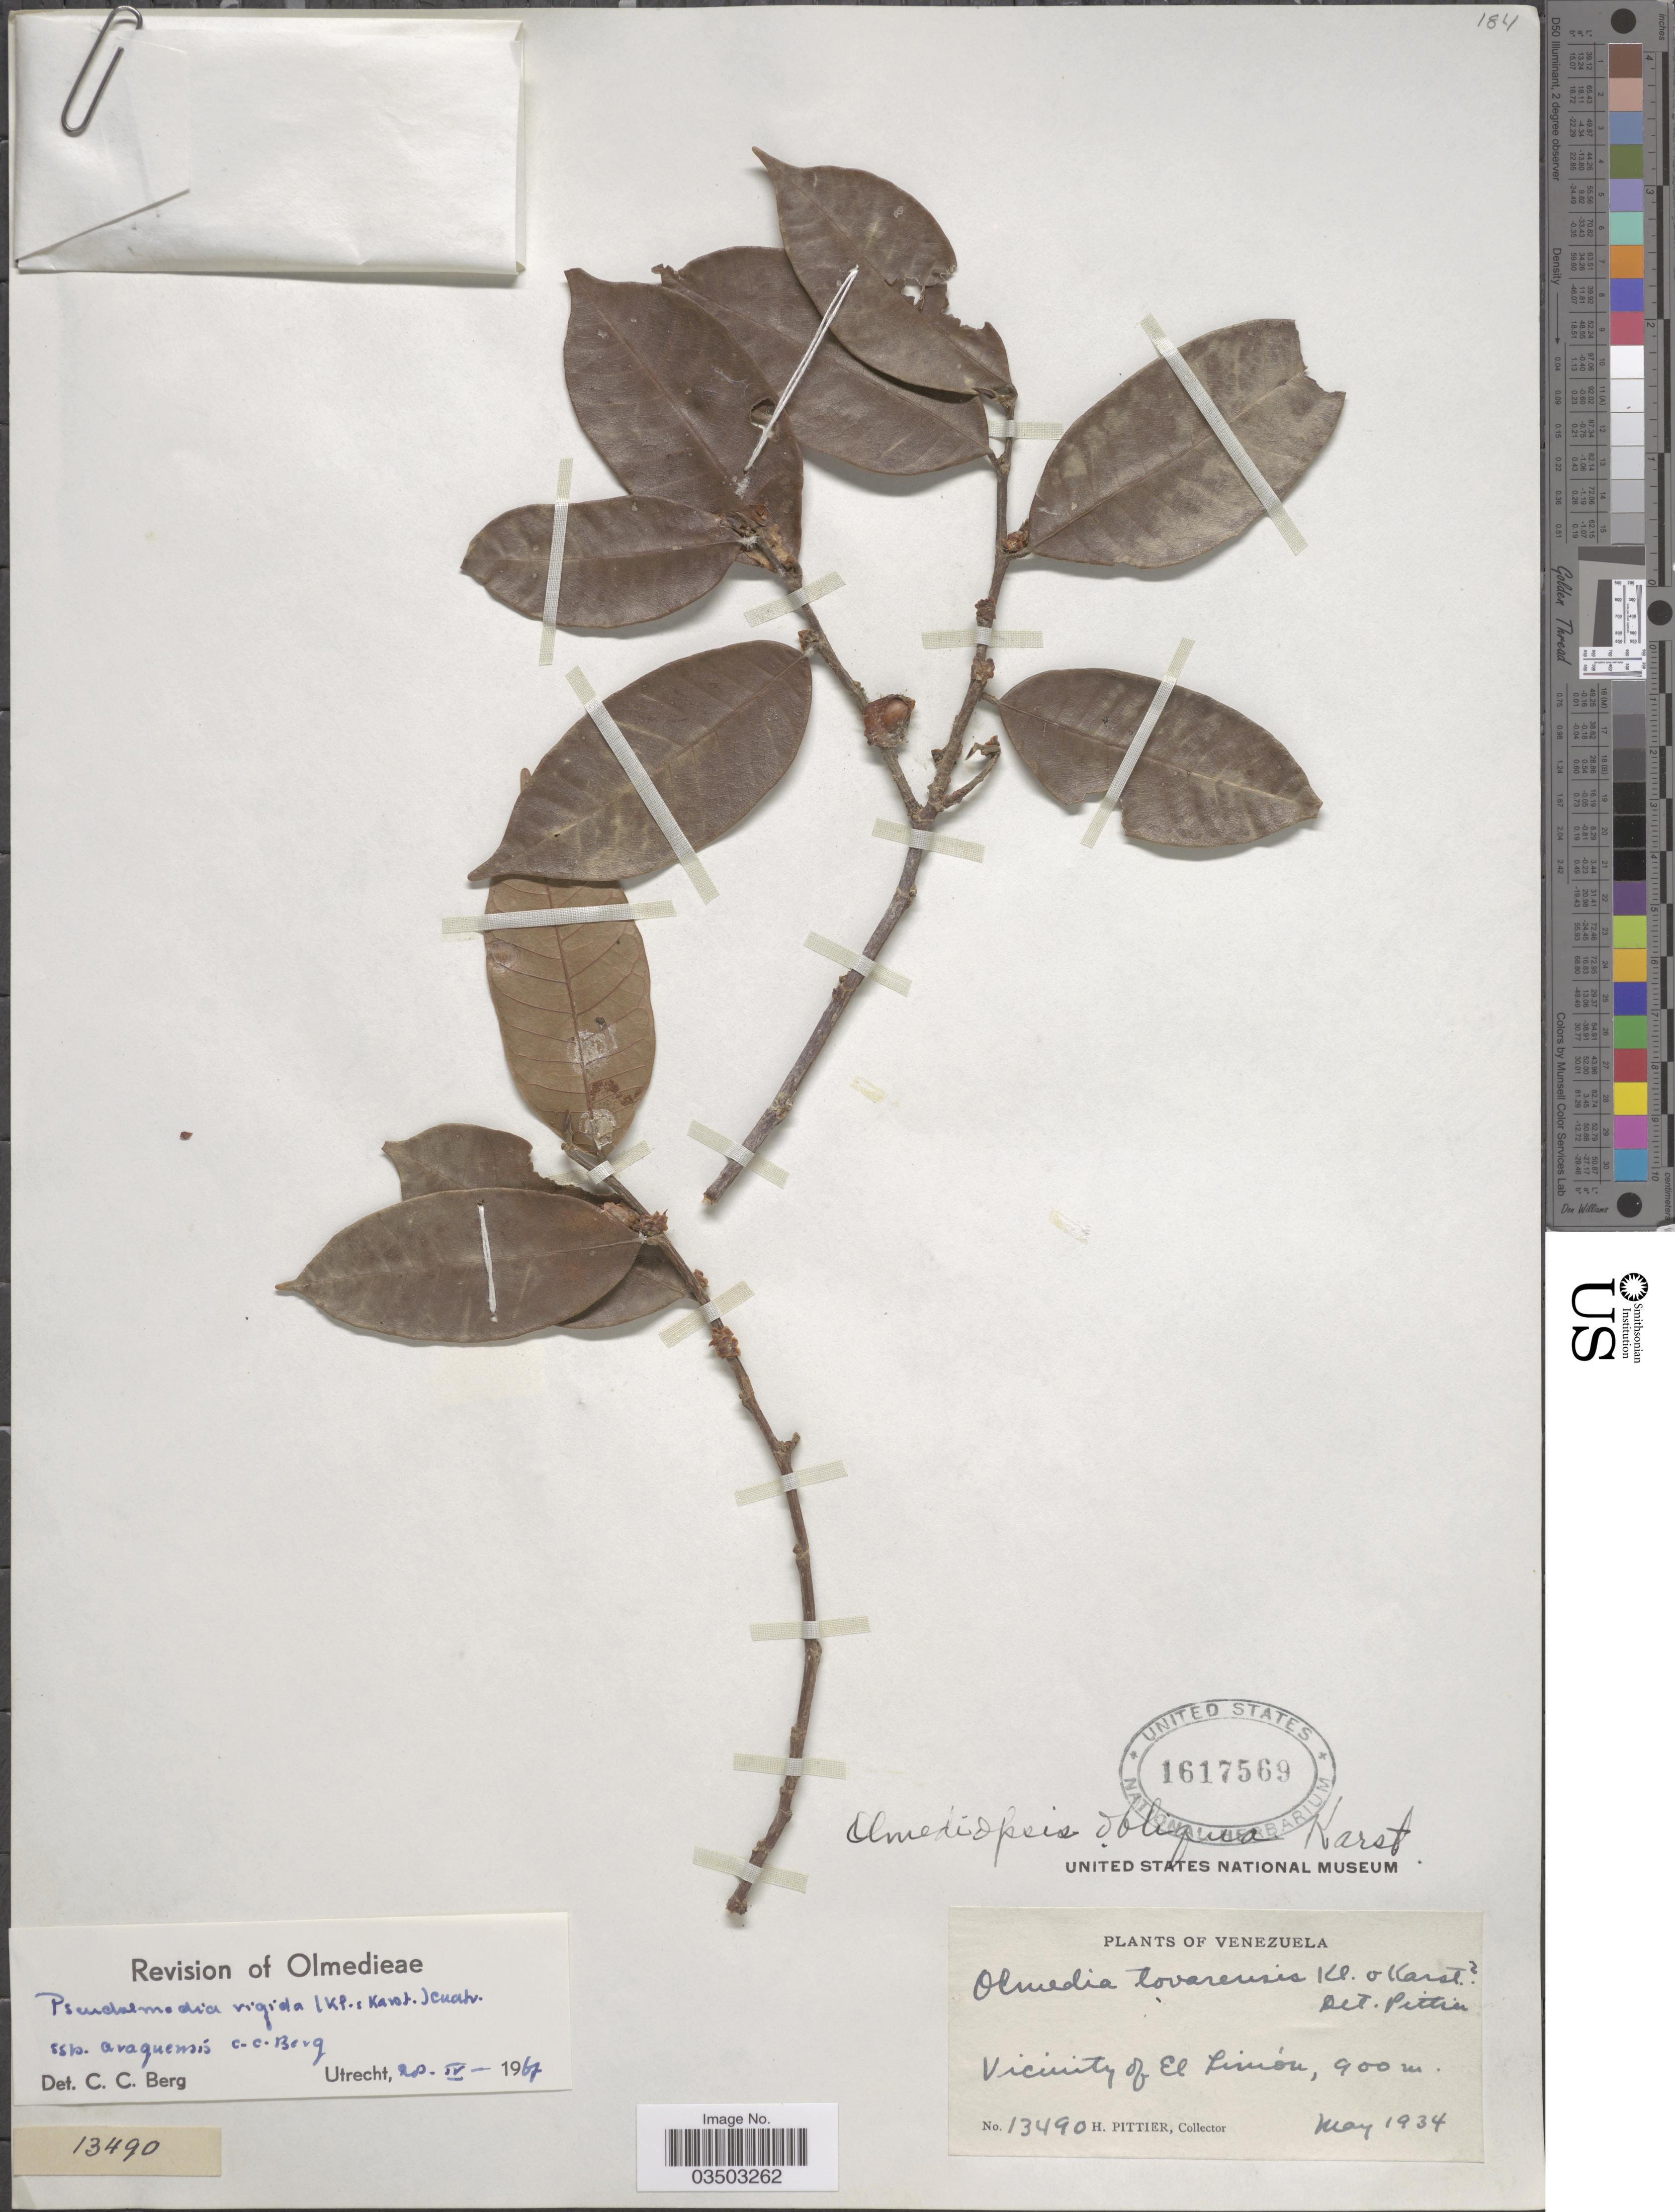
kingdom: Plantae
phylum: Tracheophyta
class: Magnoliopsida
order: Rosales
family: Moraceae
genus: Pseudolmedia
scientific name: Pseudolmedia rigida subsp. araguensis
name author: C.C. Berg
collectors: H. F. Pittier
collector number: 13490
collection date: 1934-05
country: Venezuela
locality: Vicinity of El Limón.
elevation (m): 900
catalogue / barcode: US 1617569